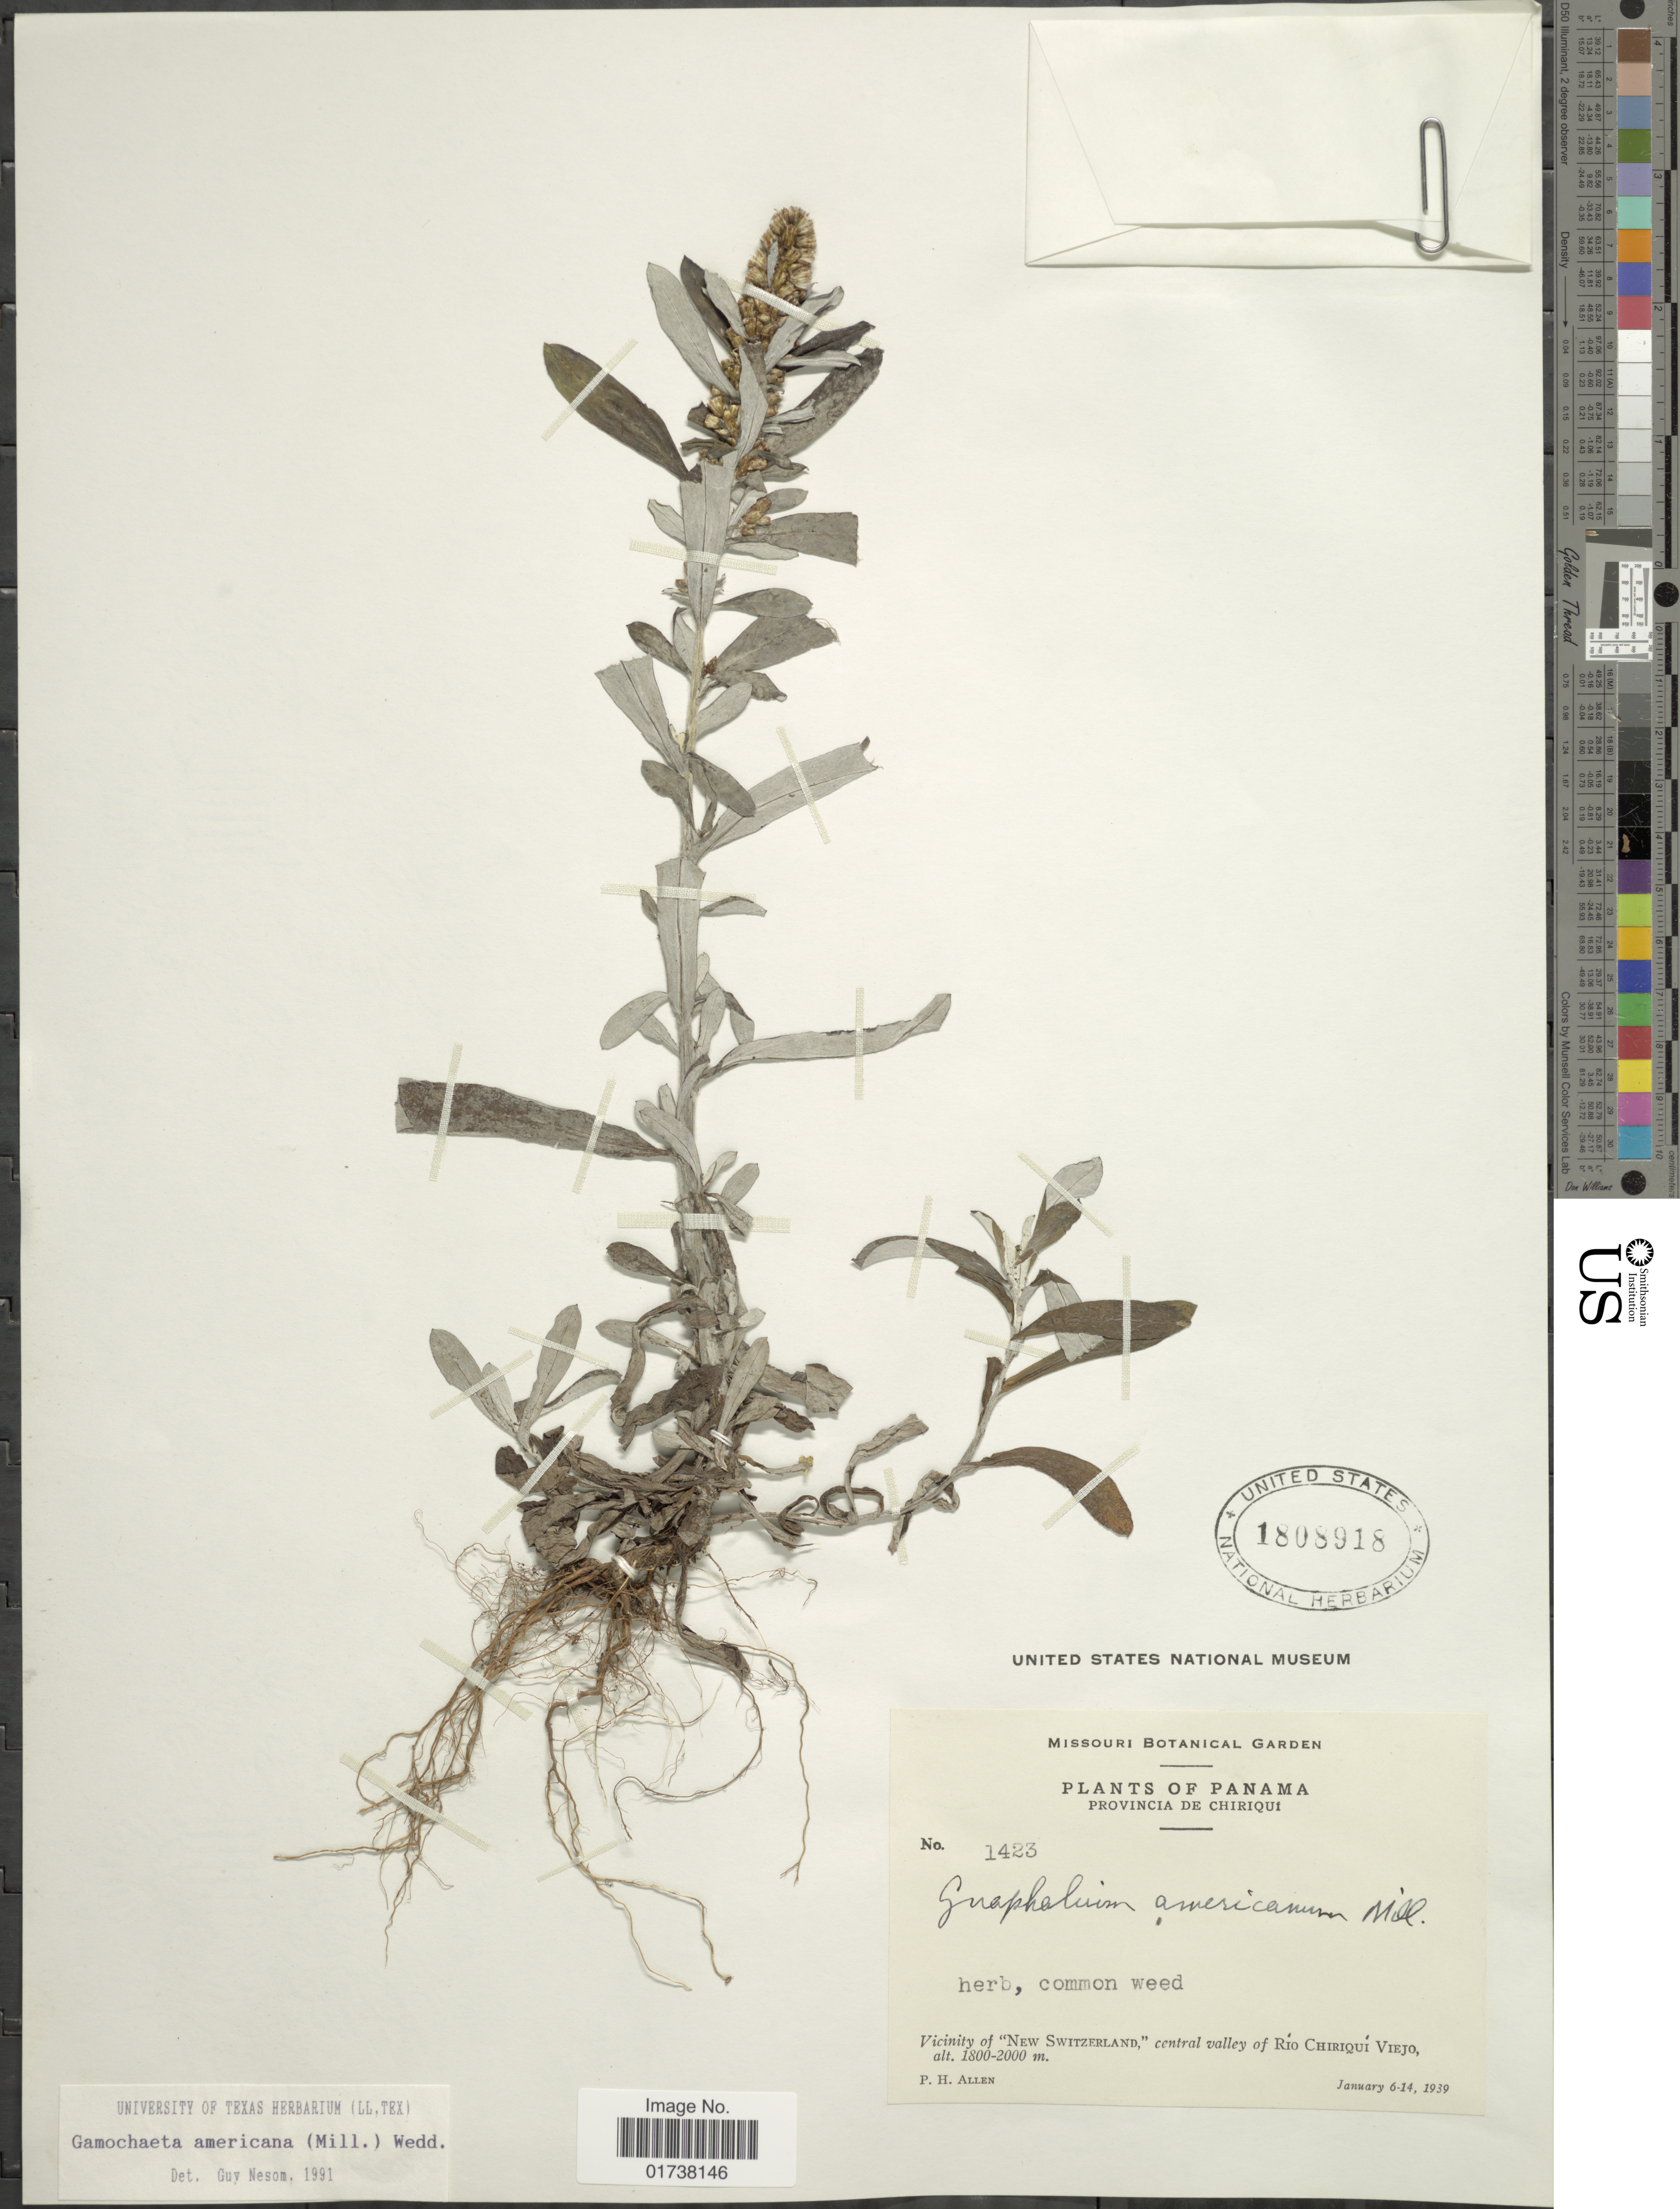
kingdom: Plantae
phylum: Tracheophyta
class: Magnoliopsida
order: Asterales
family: Asteraceae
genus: Gamochaeta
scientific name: Gamochaeta americana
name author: (Mill.) Wedd.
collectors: P. H. Allen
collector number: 1423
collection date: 1939-01-06/1939-01-14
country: Panama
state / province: Chiriqui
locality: Vicinity of "New Switzerland", central valley of Rio Chiriqui Viejo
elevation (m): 1800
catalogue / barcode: US 1808918